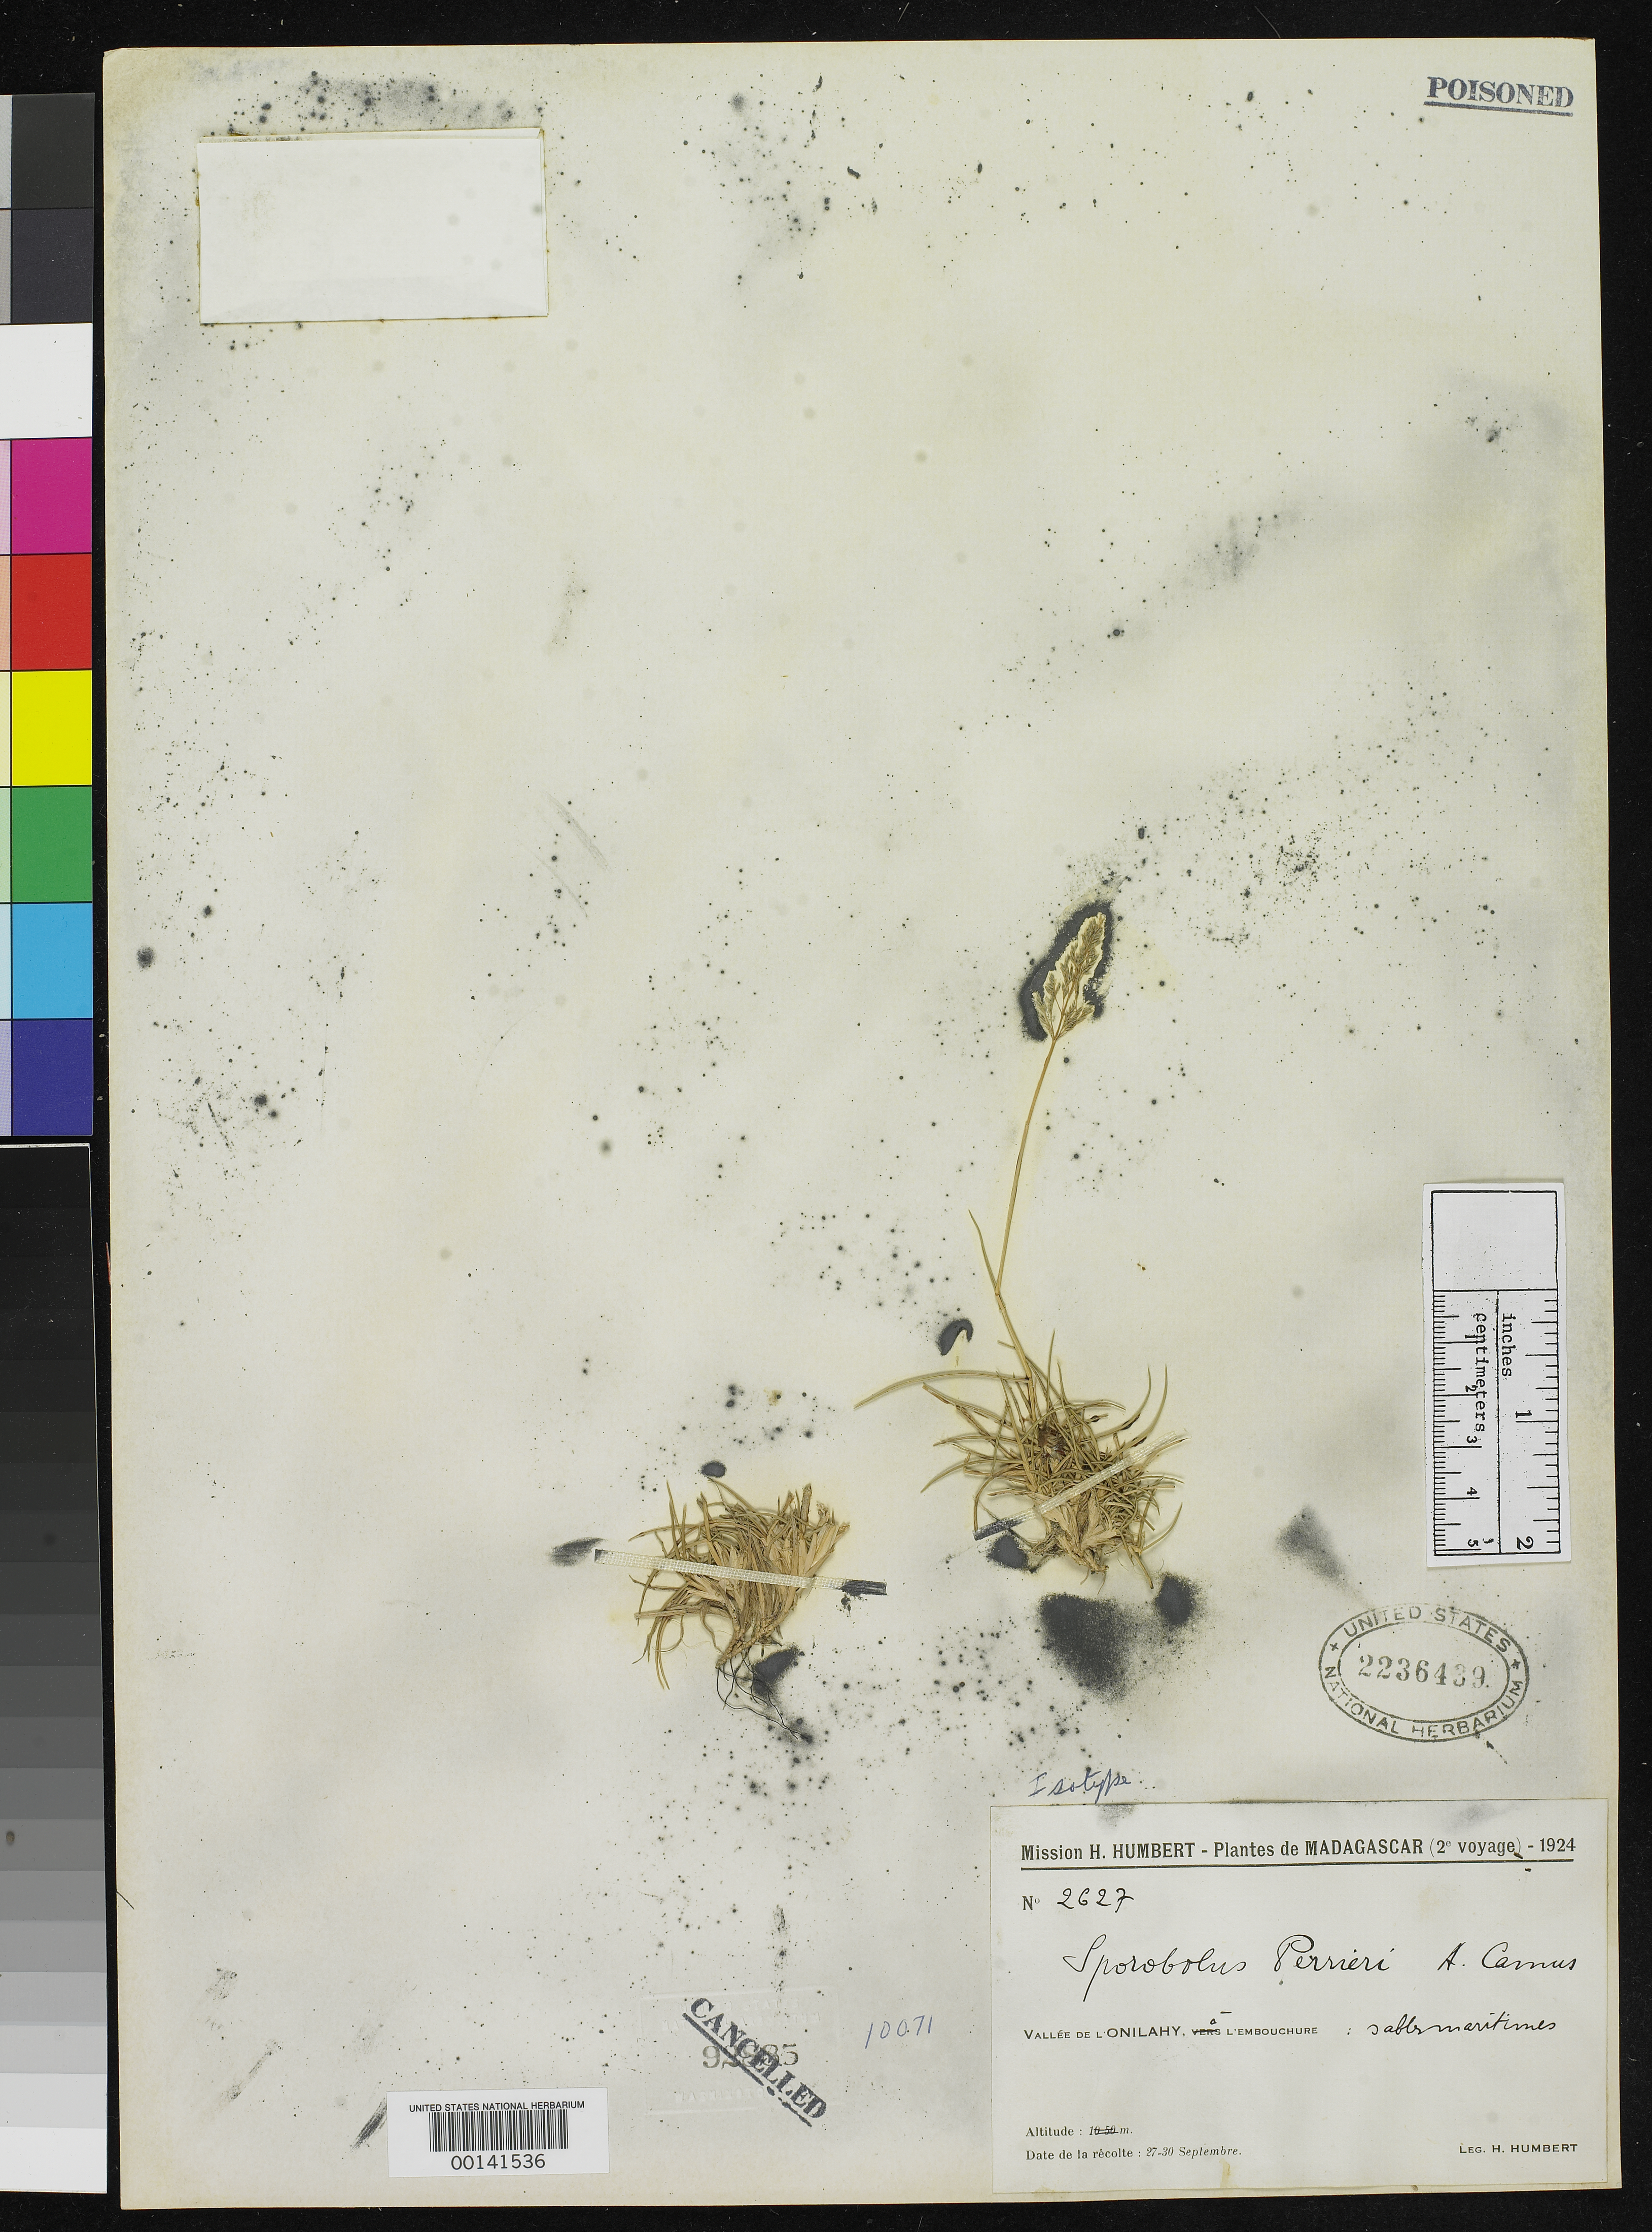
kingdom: Plantae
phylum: Tracheophyta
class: Liliopsida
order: Poales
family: Poaceae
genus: Sporobolus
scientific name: Sporobolus perrieri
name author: A. Camus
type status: Isotype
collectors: H. Humbert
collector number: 2627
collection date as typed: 27 Sep 1924 to 30 Sep 1924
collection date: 1924-09-27/1924-09-30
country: Madagascar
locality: Madagascar, Vallee de l'Onilahy, l'Embouchure.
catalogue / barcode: US 2236439